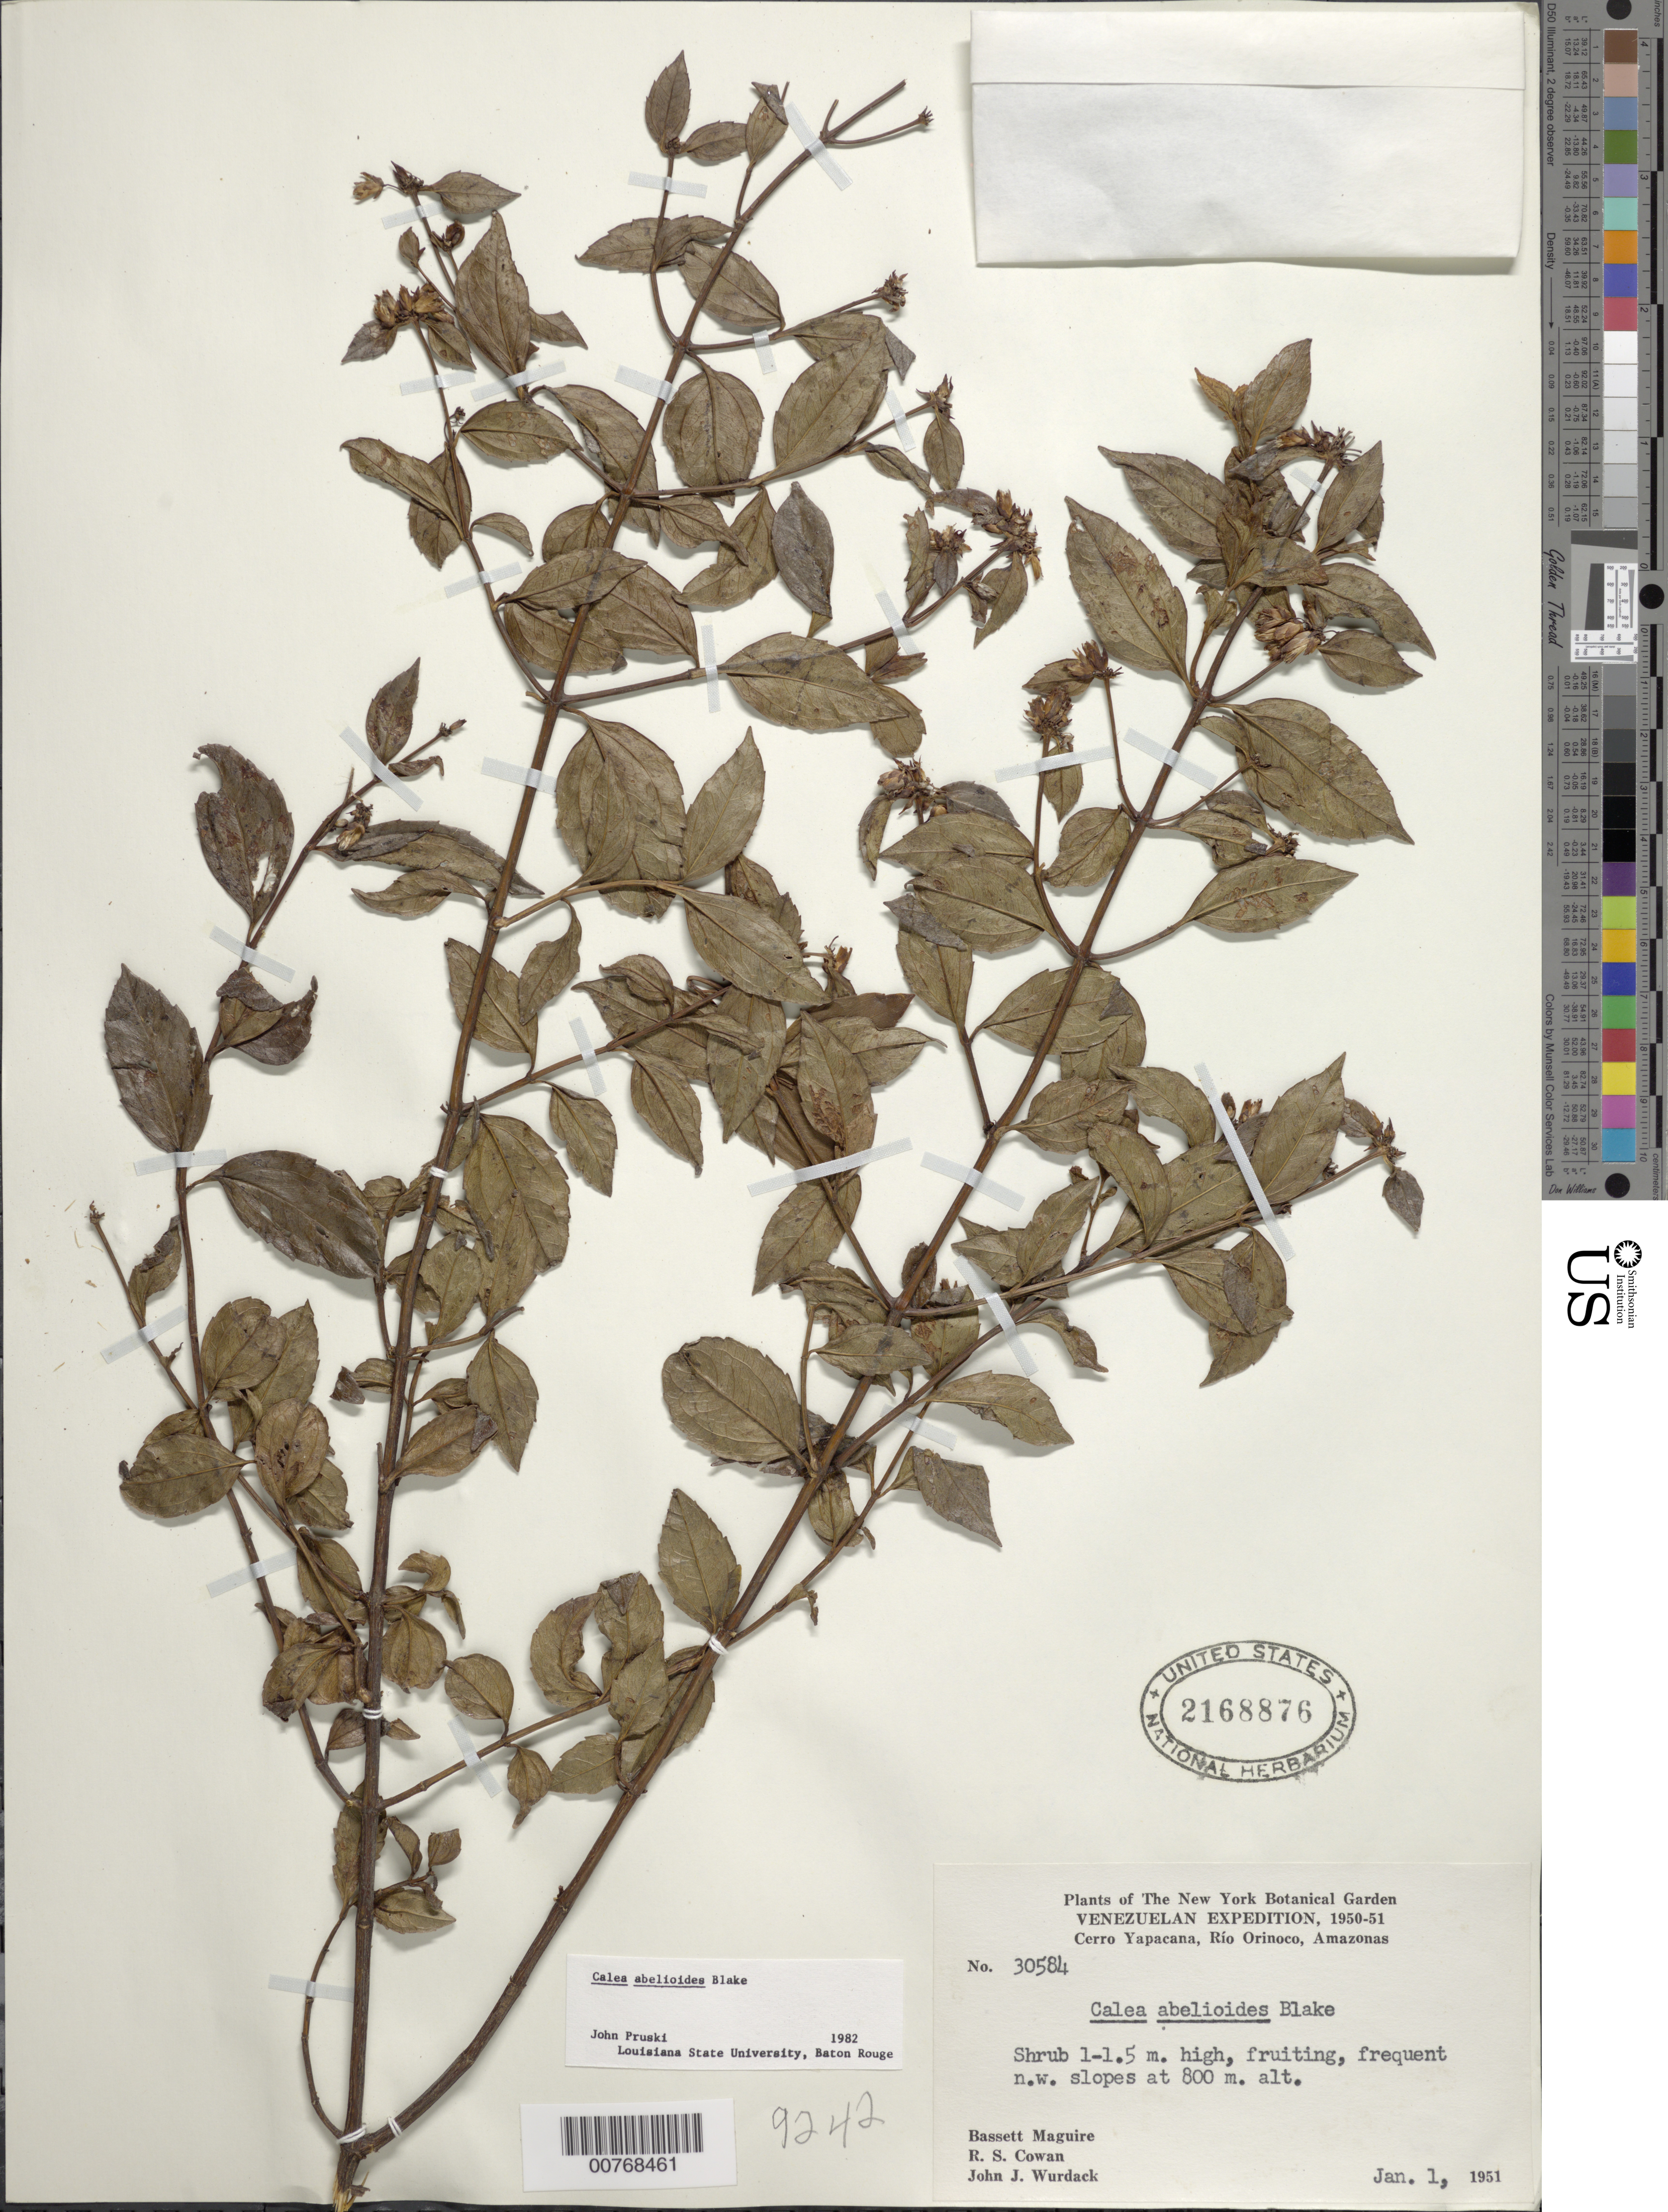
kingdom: Plantae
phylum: Tracheophyta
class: Magnoliopsida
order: Asterales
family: Asteraceae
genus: Calea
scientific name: Calea abelioides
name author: S.F. Blake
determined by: Pruski, J. F.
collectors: B. Maguire, R. S. Cowan & J. J. Wurdack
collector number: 30584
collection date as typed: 1-Jan-51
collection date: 1951-01-01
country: Venezuela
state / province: Amazonas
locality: Cerro Yapacána, Río Orinoco; savanna No. 3, NW base of mountain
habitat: NW slopes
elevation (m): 800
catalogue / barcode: US 2168876